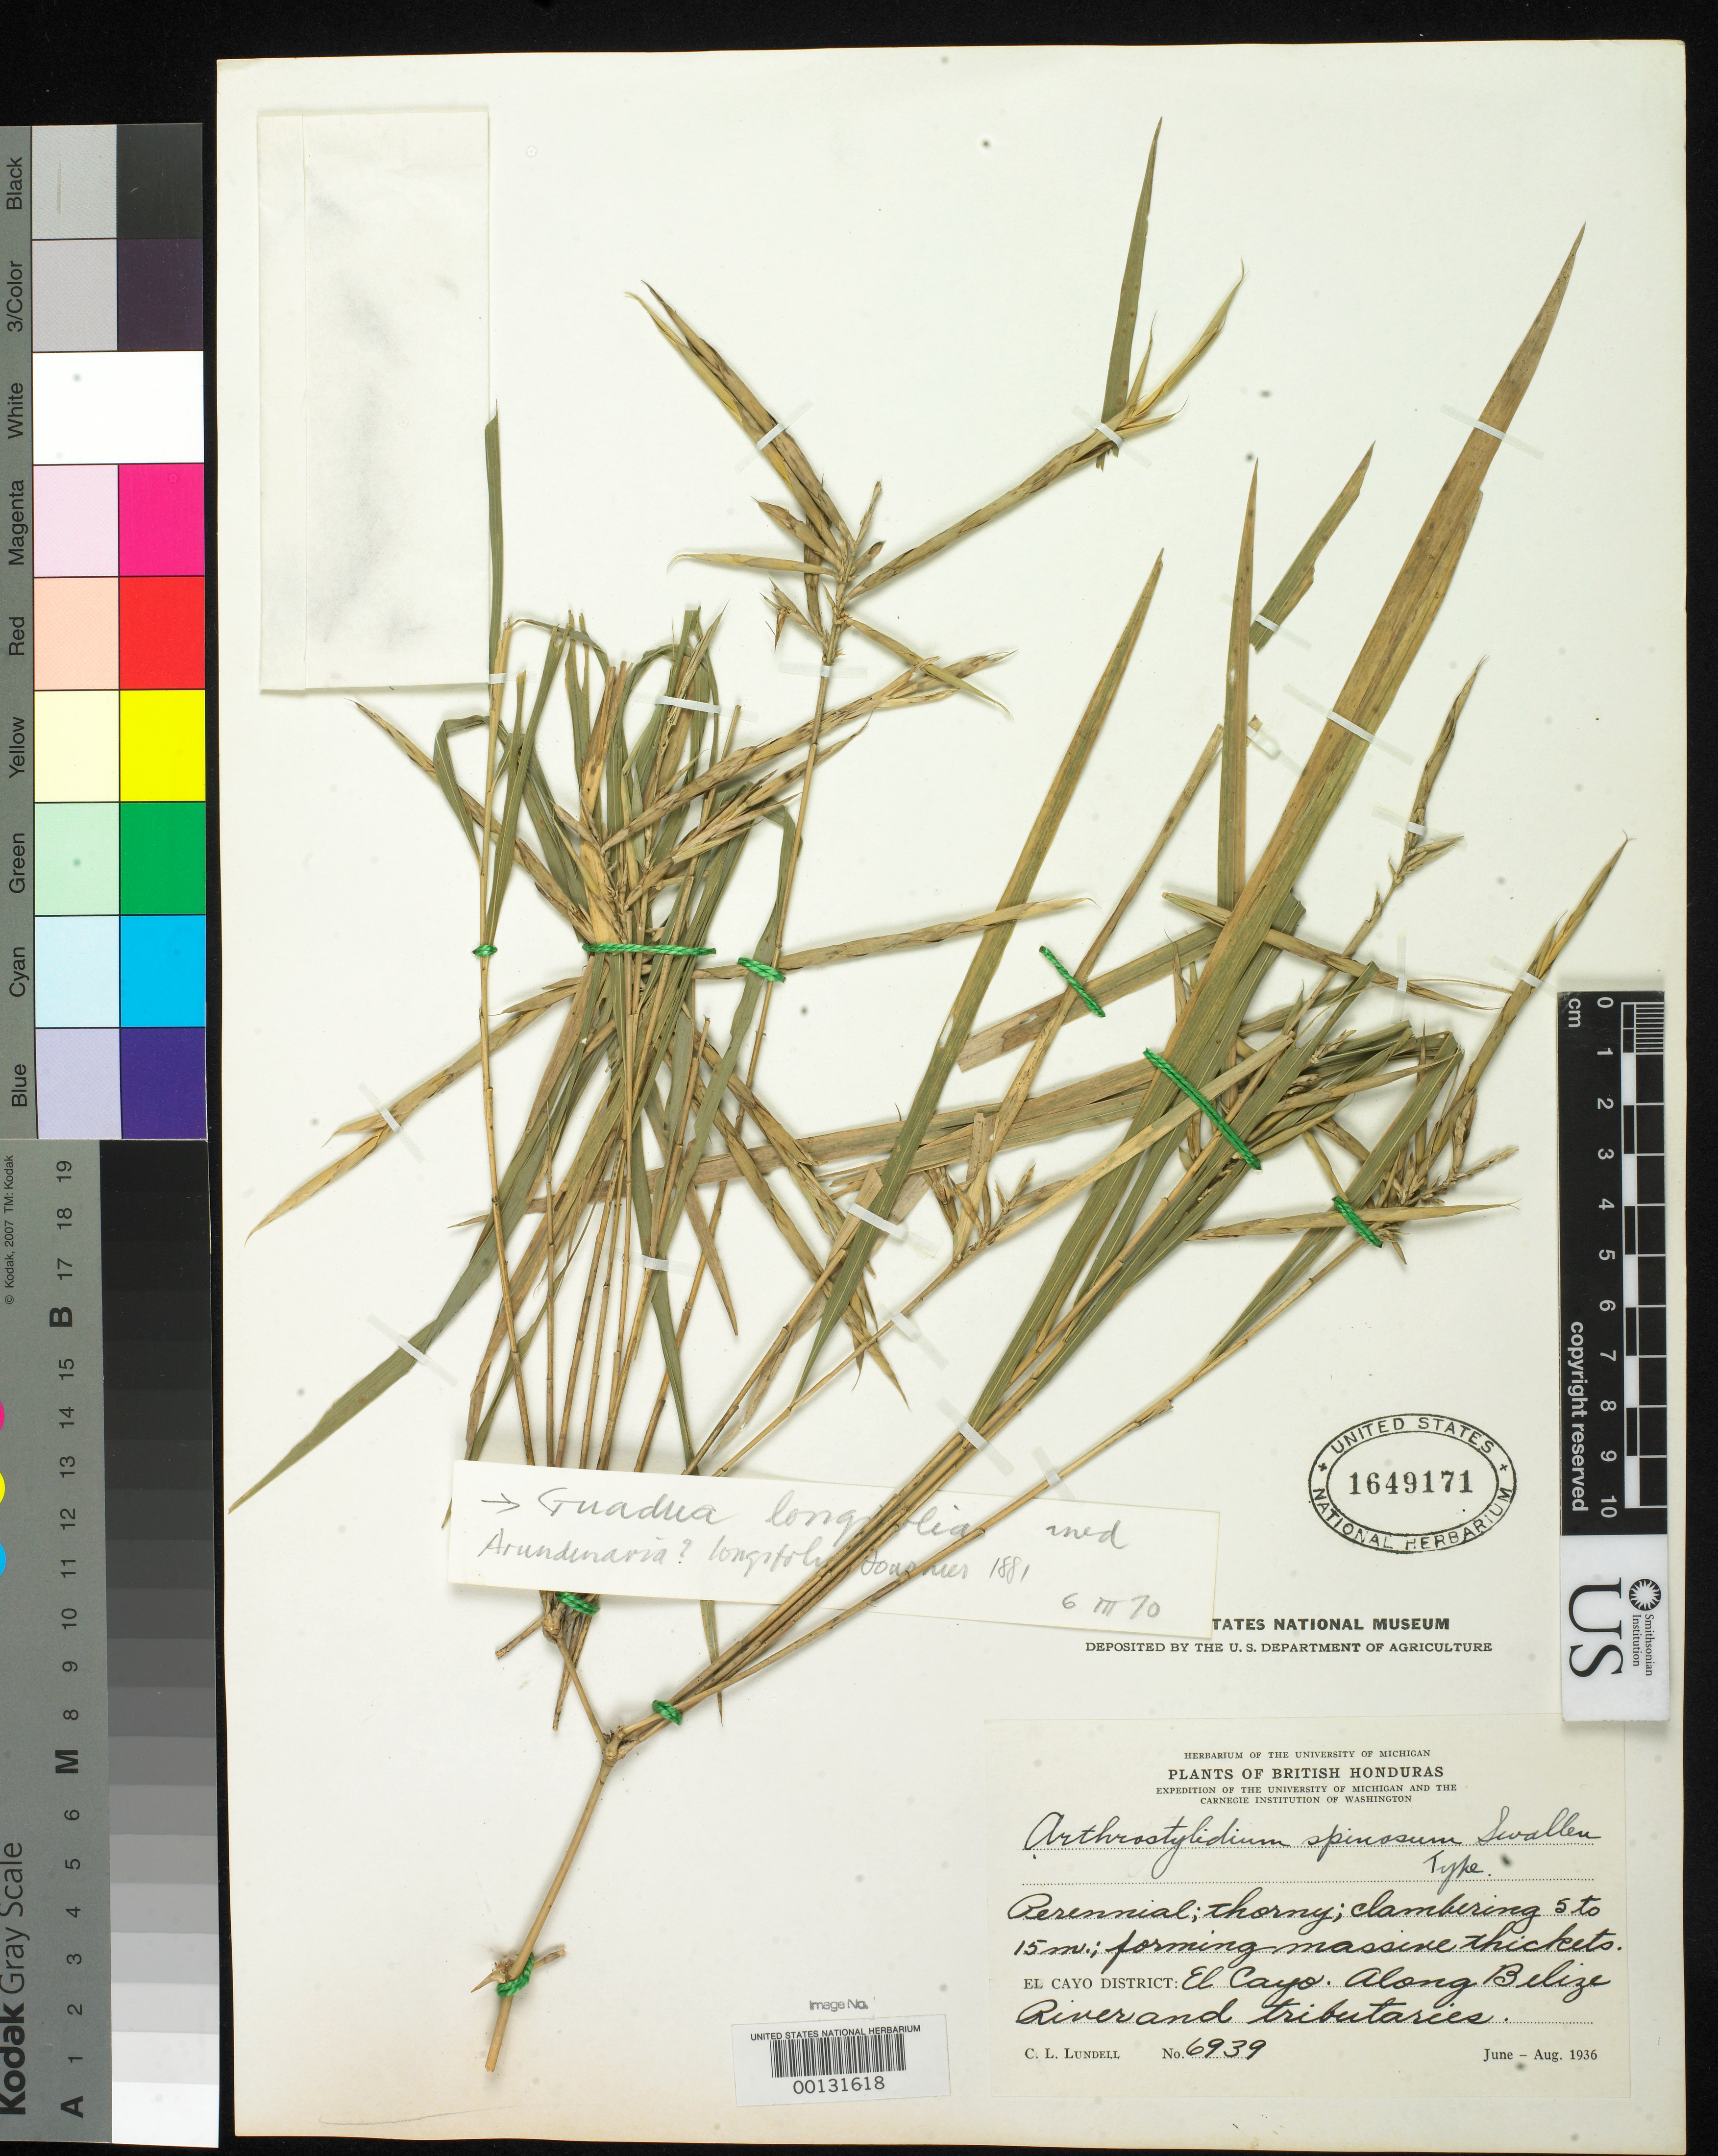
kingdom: Plantae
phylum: Tracheophyta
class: Liliopsida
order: Poales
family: Poaceae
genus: Arthrostylidium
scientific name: Arthrostylidium spinosum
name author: Swallen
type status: Holotype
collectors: C. L. Lundell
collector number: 6939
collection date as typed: Jun 1936 to -- Aug 1936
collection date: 1936-06/1936-08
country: Belize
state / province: Cayo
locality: El Cayo, Belize River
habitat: River and tributaries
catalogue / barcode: US 1649171